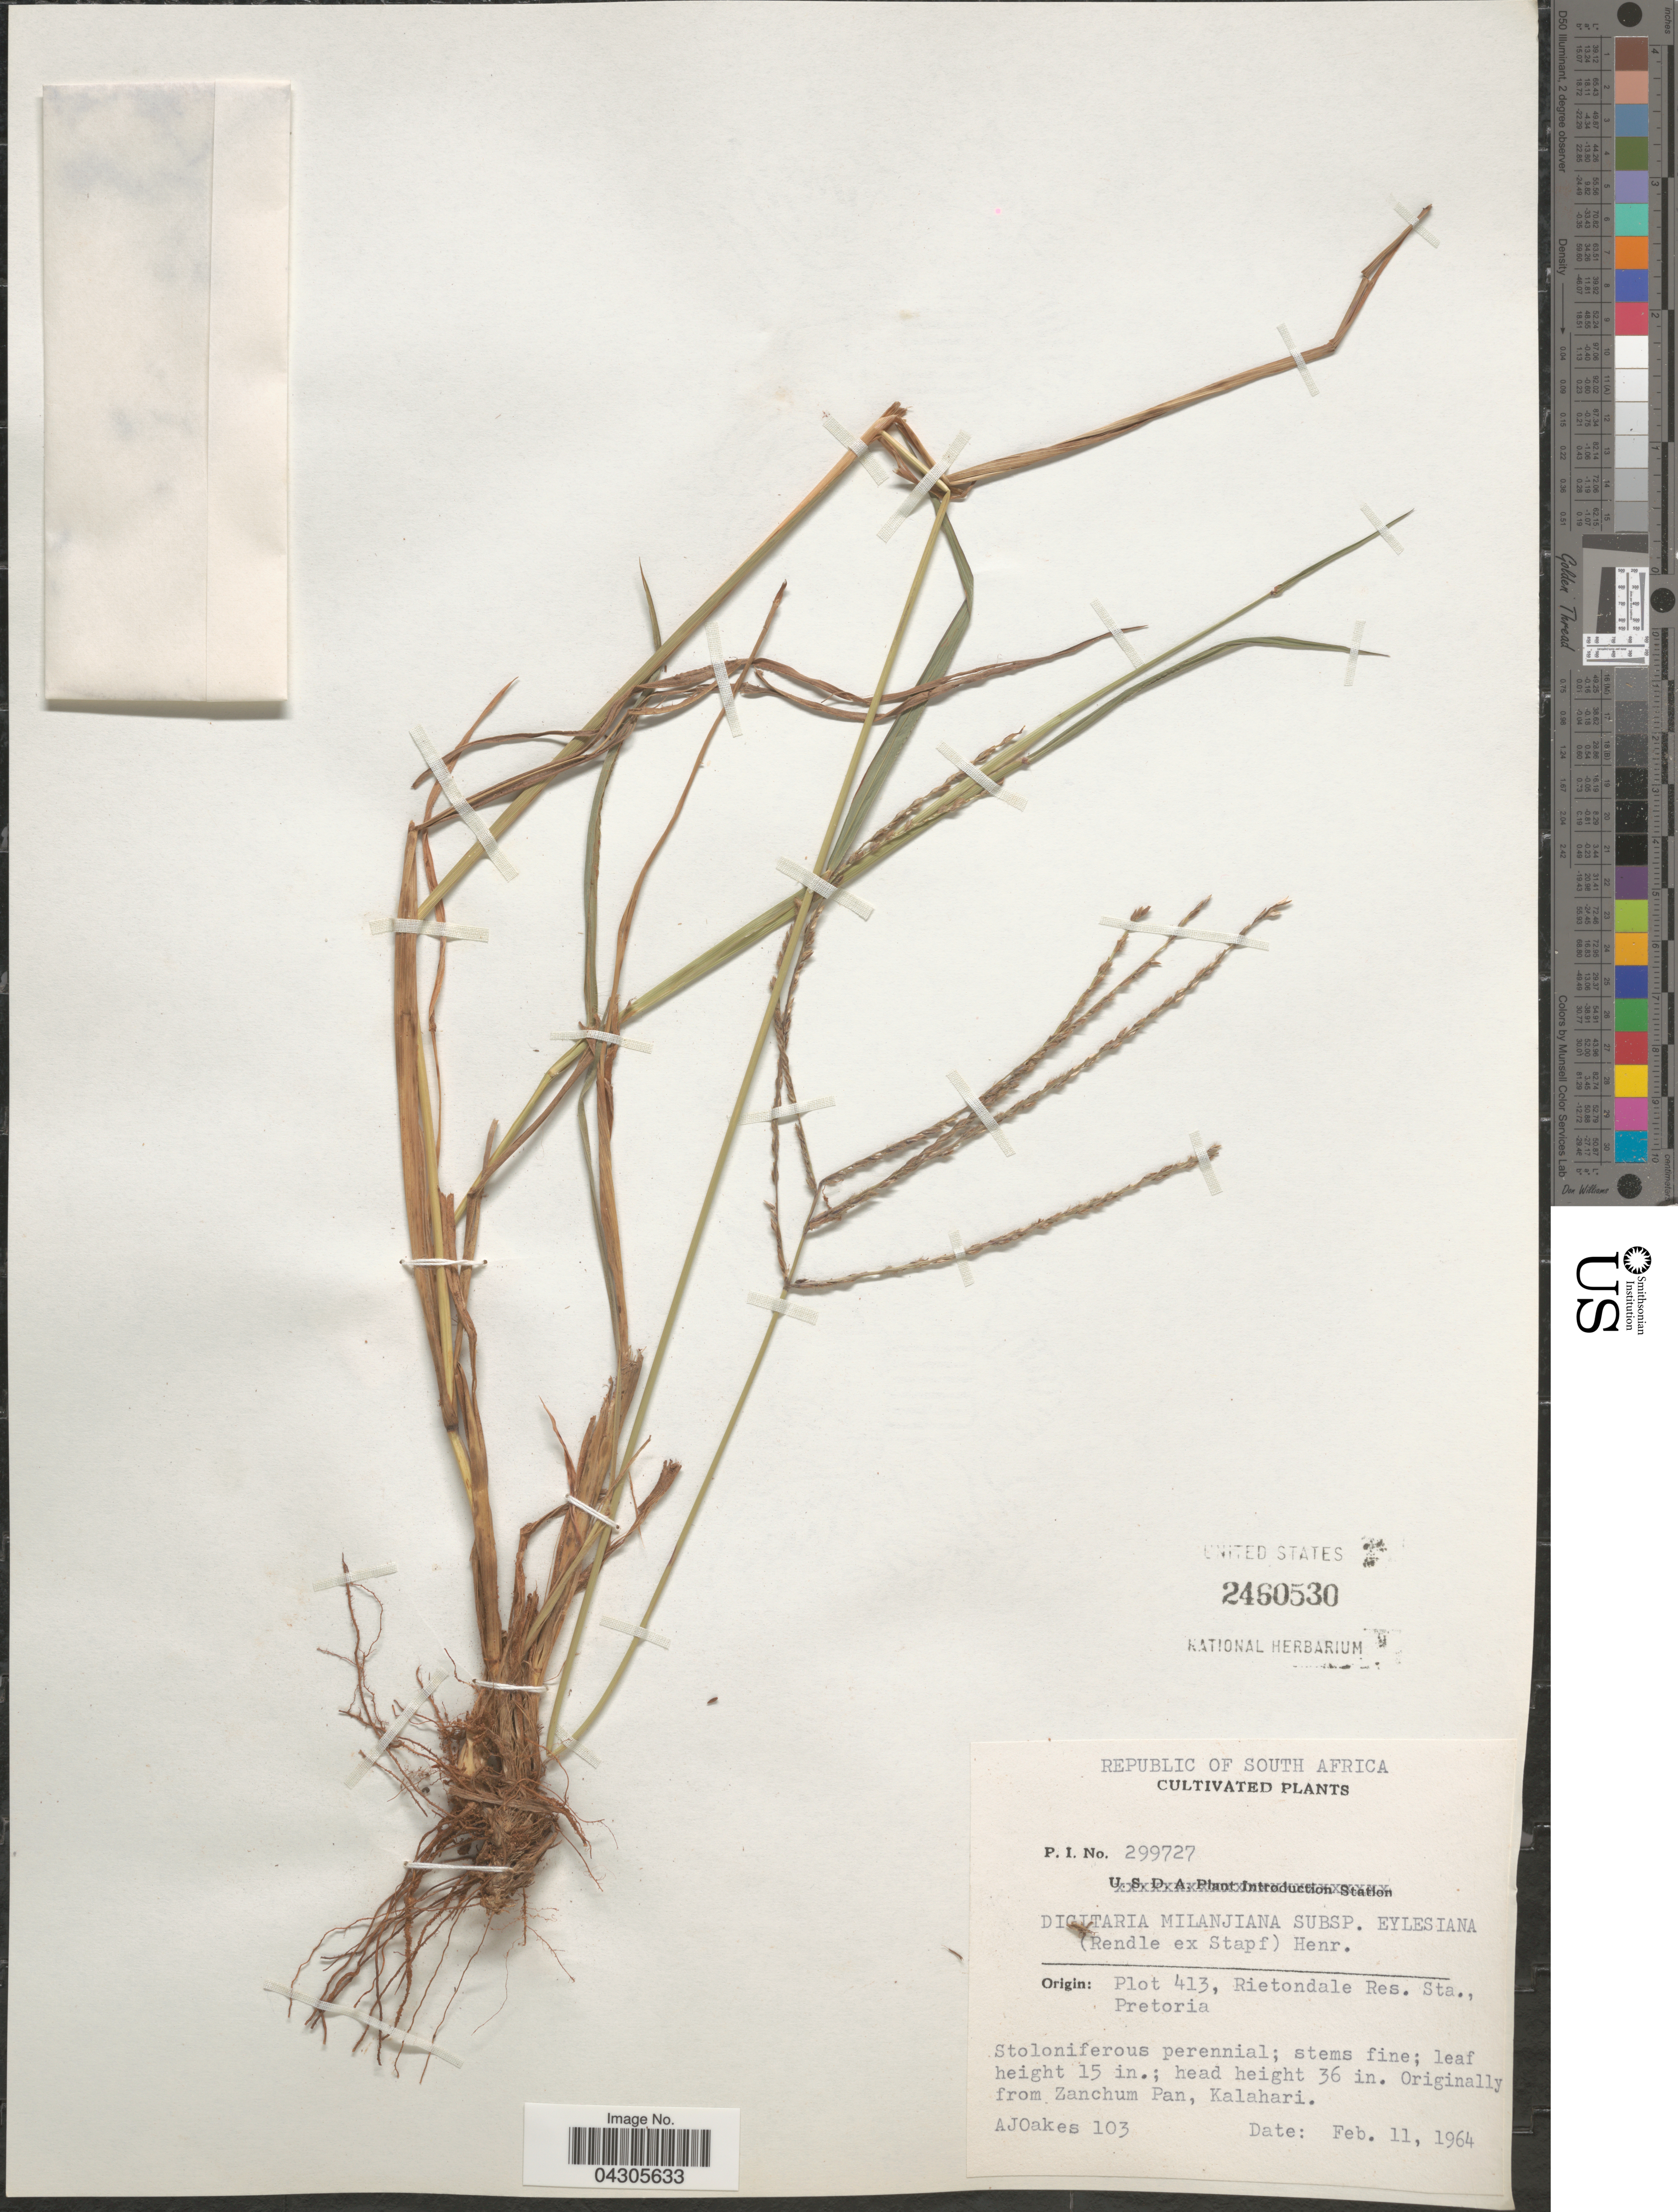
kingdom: Plantae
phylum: Tracheophyta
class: Liliopsida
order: Poales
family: Poaceae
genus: Digitaria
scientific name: Digitaria milanjiana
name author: (Rendle) Stapf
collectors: A. Oakes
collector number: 103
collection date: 1964-02-11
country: South Africa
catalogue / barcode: US 2460530